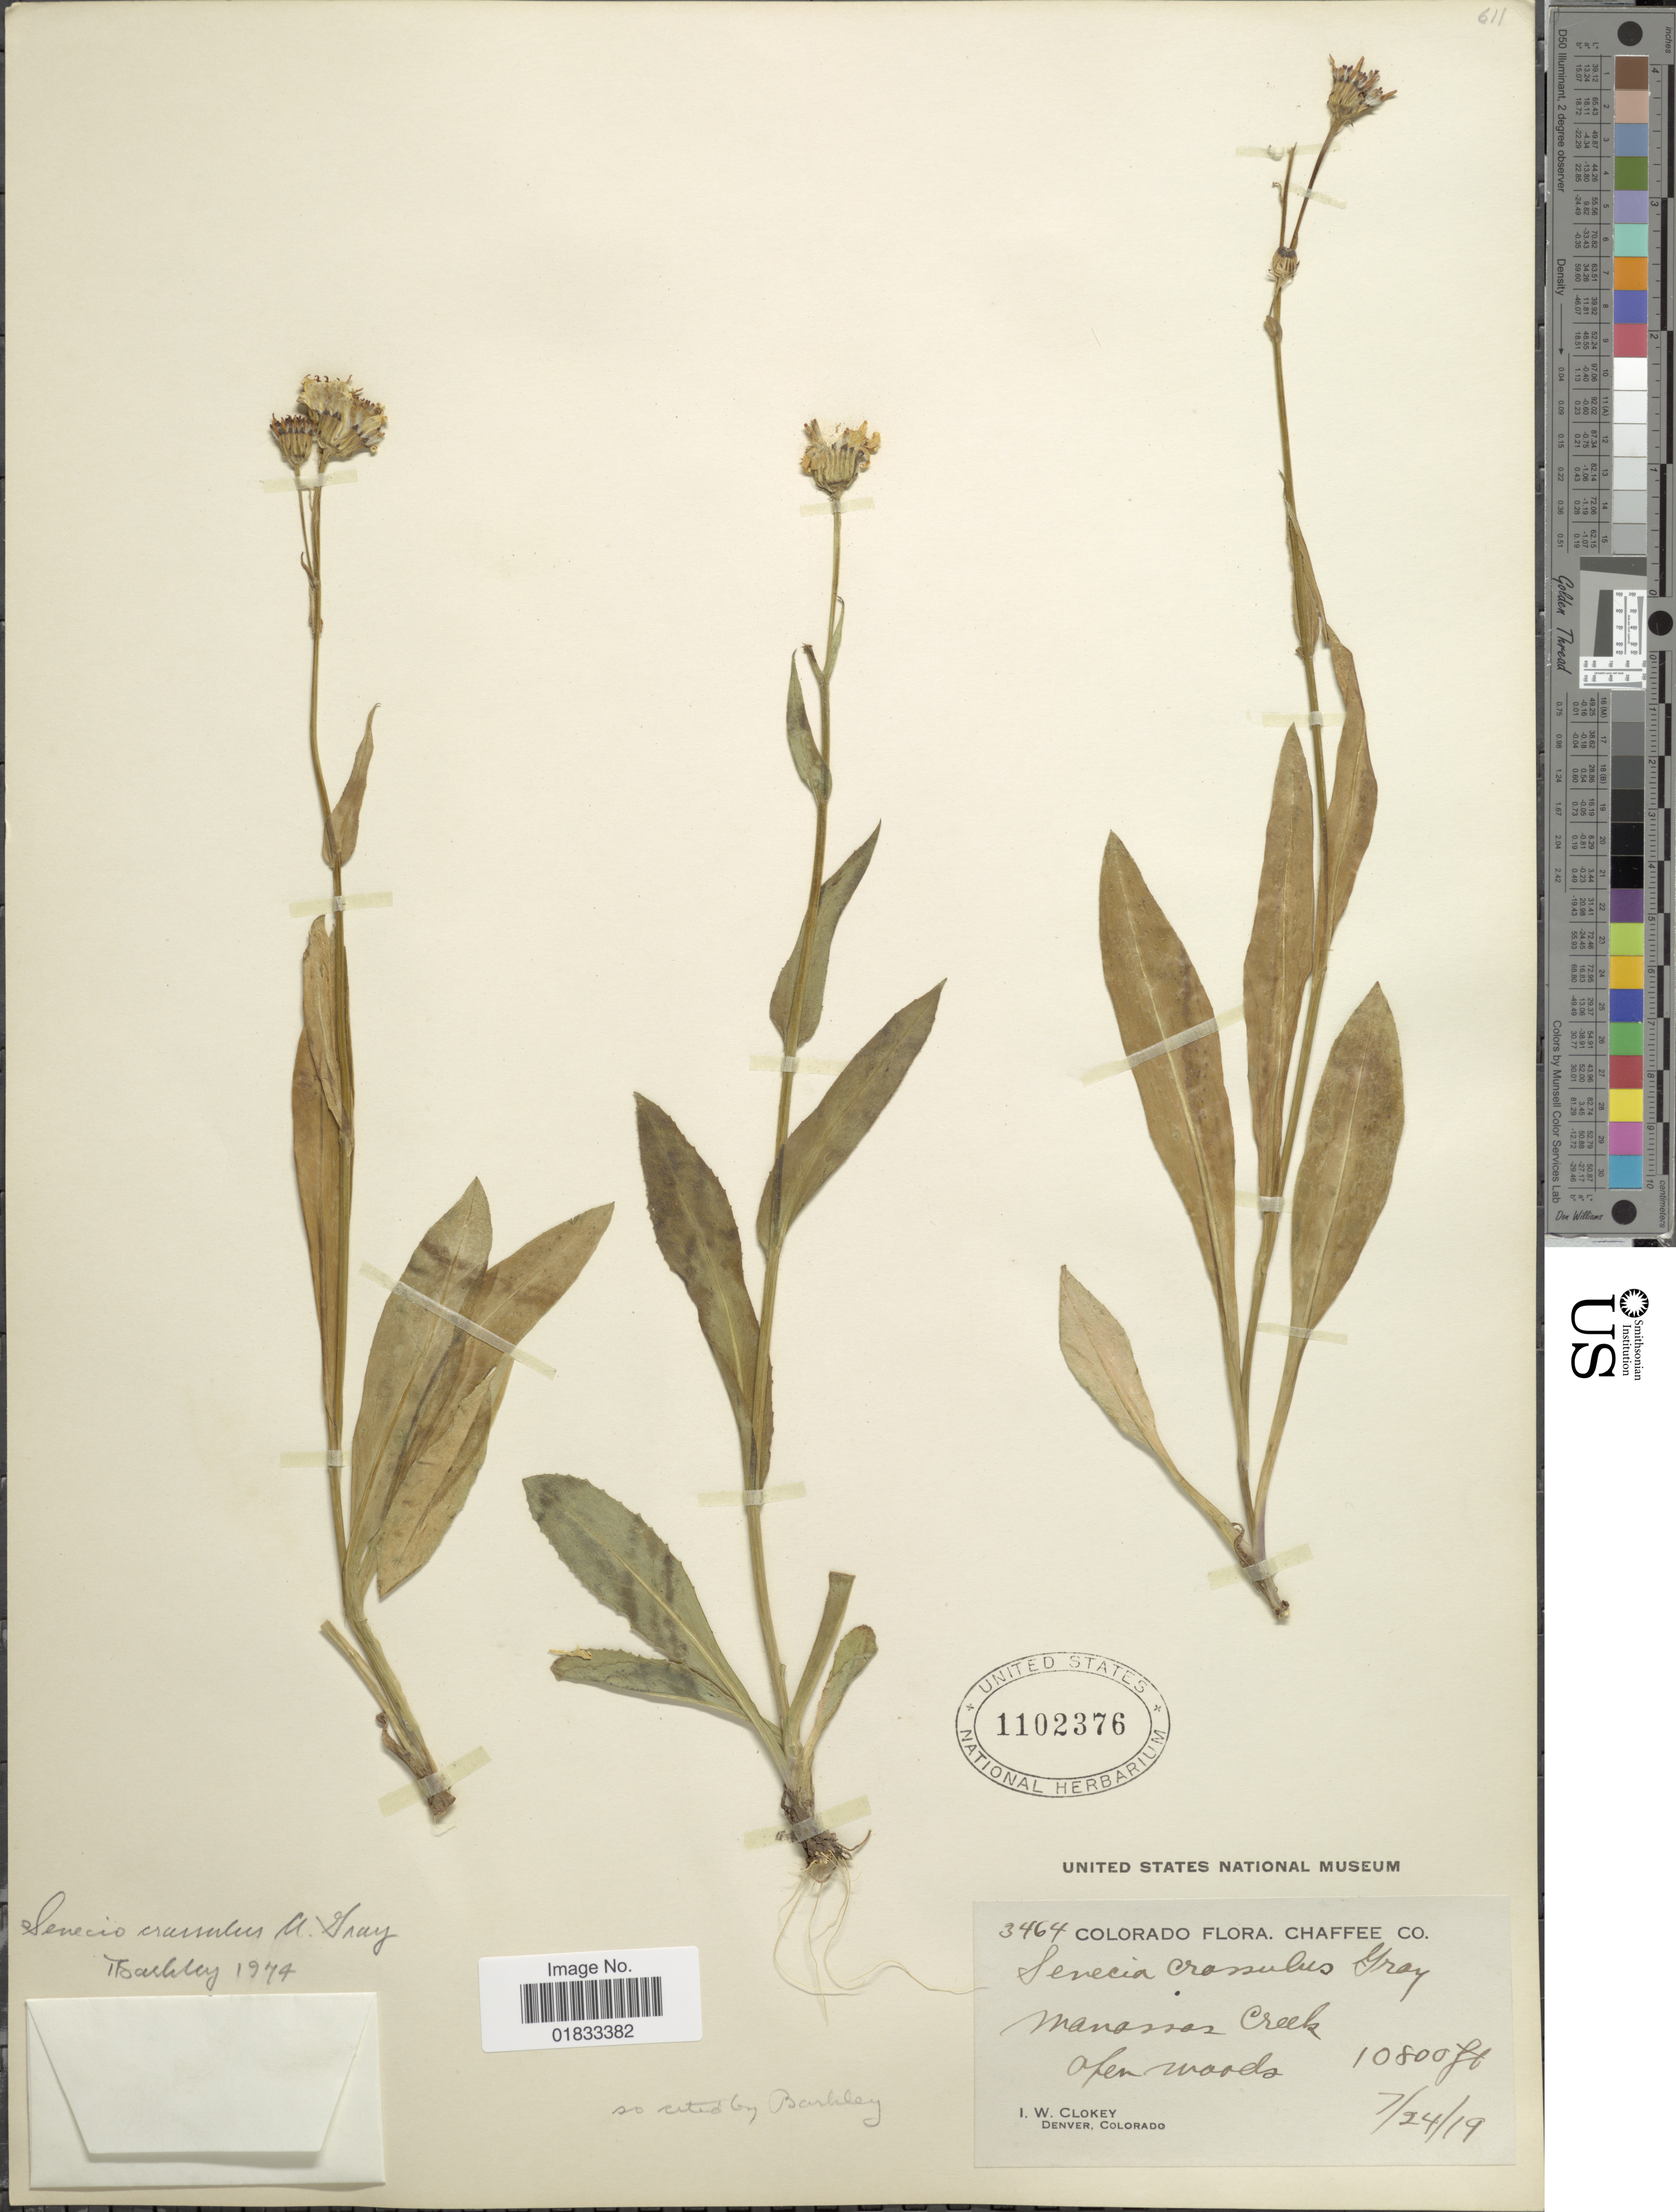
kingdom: Plantae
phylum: Tracheophyta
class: Magnoliopsida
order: Asterales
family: Asteraceae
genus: Senecio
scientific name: Senecio crassulus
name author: A. Gray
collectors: I. W. Clokey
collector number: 3464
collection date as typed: Transcribed d/m/y: 24/7/19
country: United States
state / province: Colorado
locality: Chaffee Co. Manassas Creek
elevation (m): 3292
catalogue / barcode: US 1102376